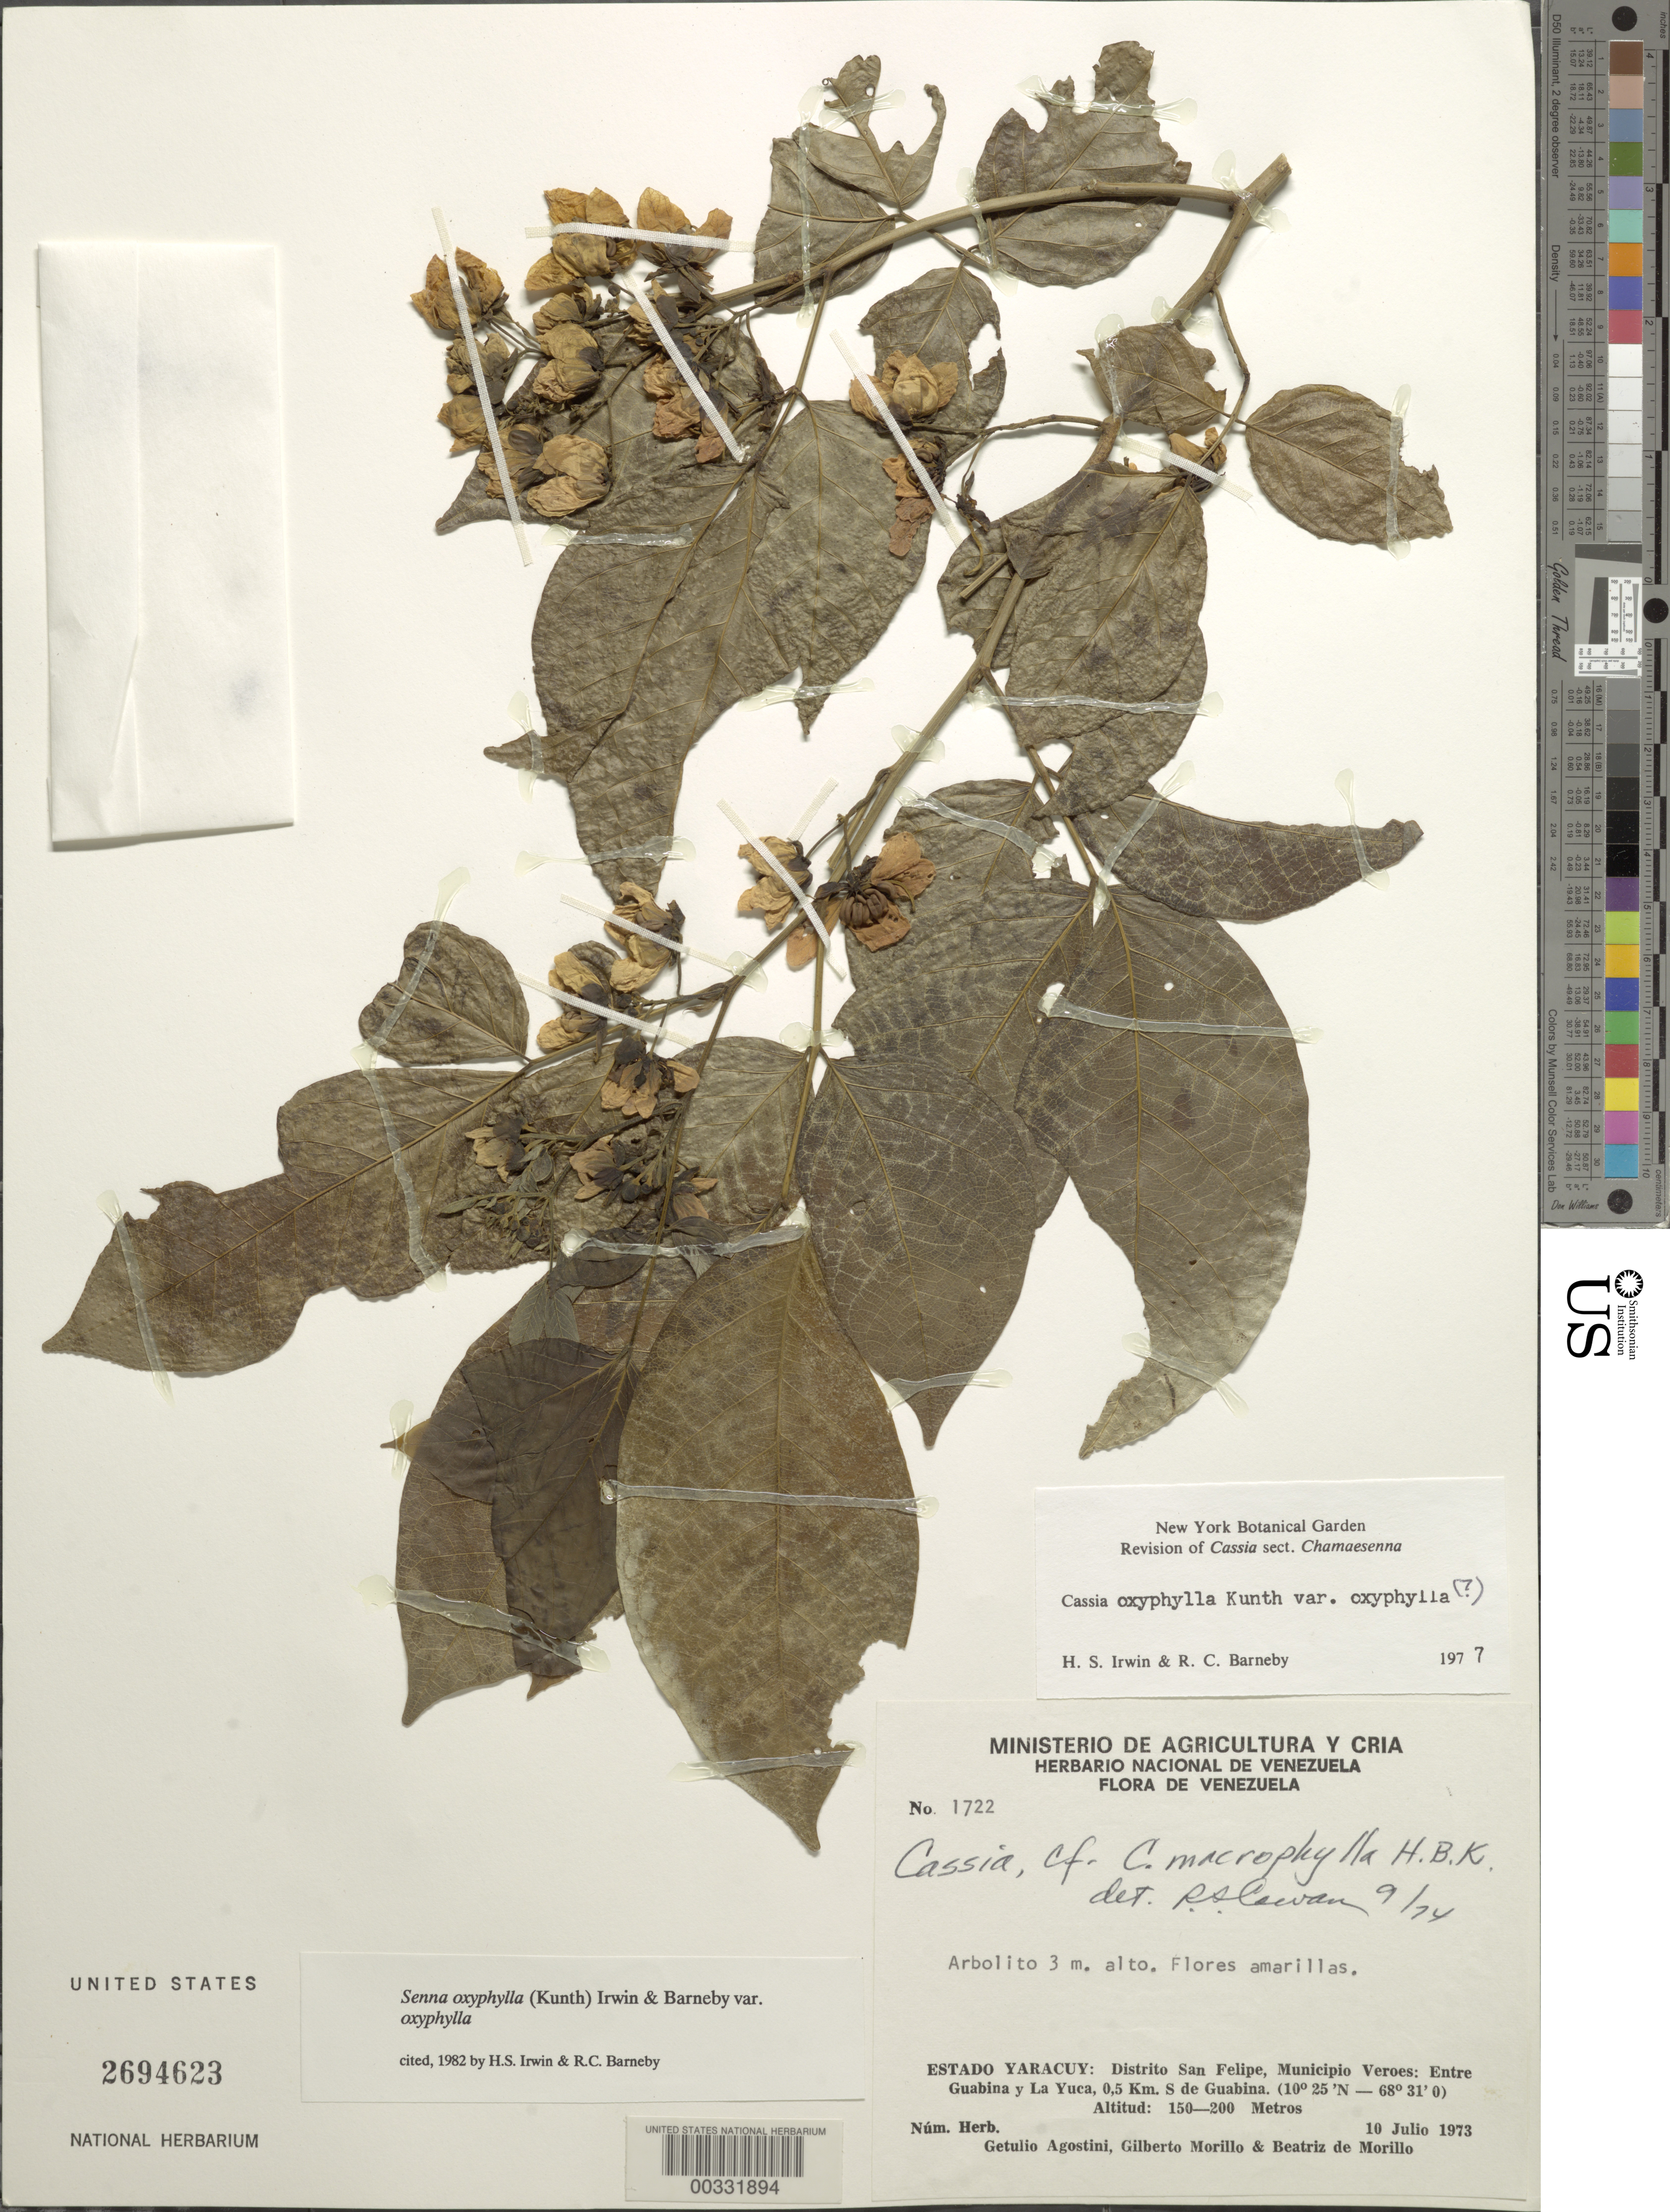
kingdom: Plantae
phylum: Tracheophyta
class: Magnoliopsida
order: Fabales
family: Fabaceae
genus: Senna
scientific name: Senna oxyphylla var. oxyphylla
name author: (Kunth) H.S. Irwin & Barneby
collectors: G. Agostini, G. N. Morillo & B. Morillo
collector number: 1722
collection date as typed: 10 Jul 1973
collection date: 1973-07-10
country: Venezuela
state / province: Yaracuy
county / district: San Filipe Dist.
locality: Veroes mun.; between guabina and la yuca, 0.5 km s of guabina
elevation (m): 150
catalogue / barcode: US 2694623